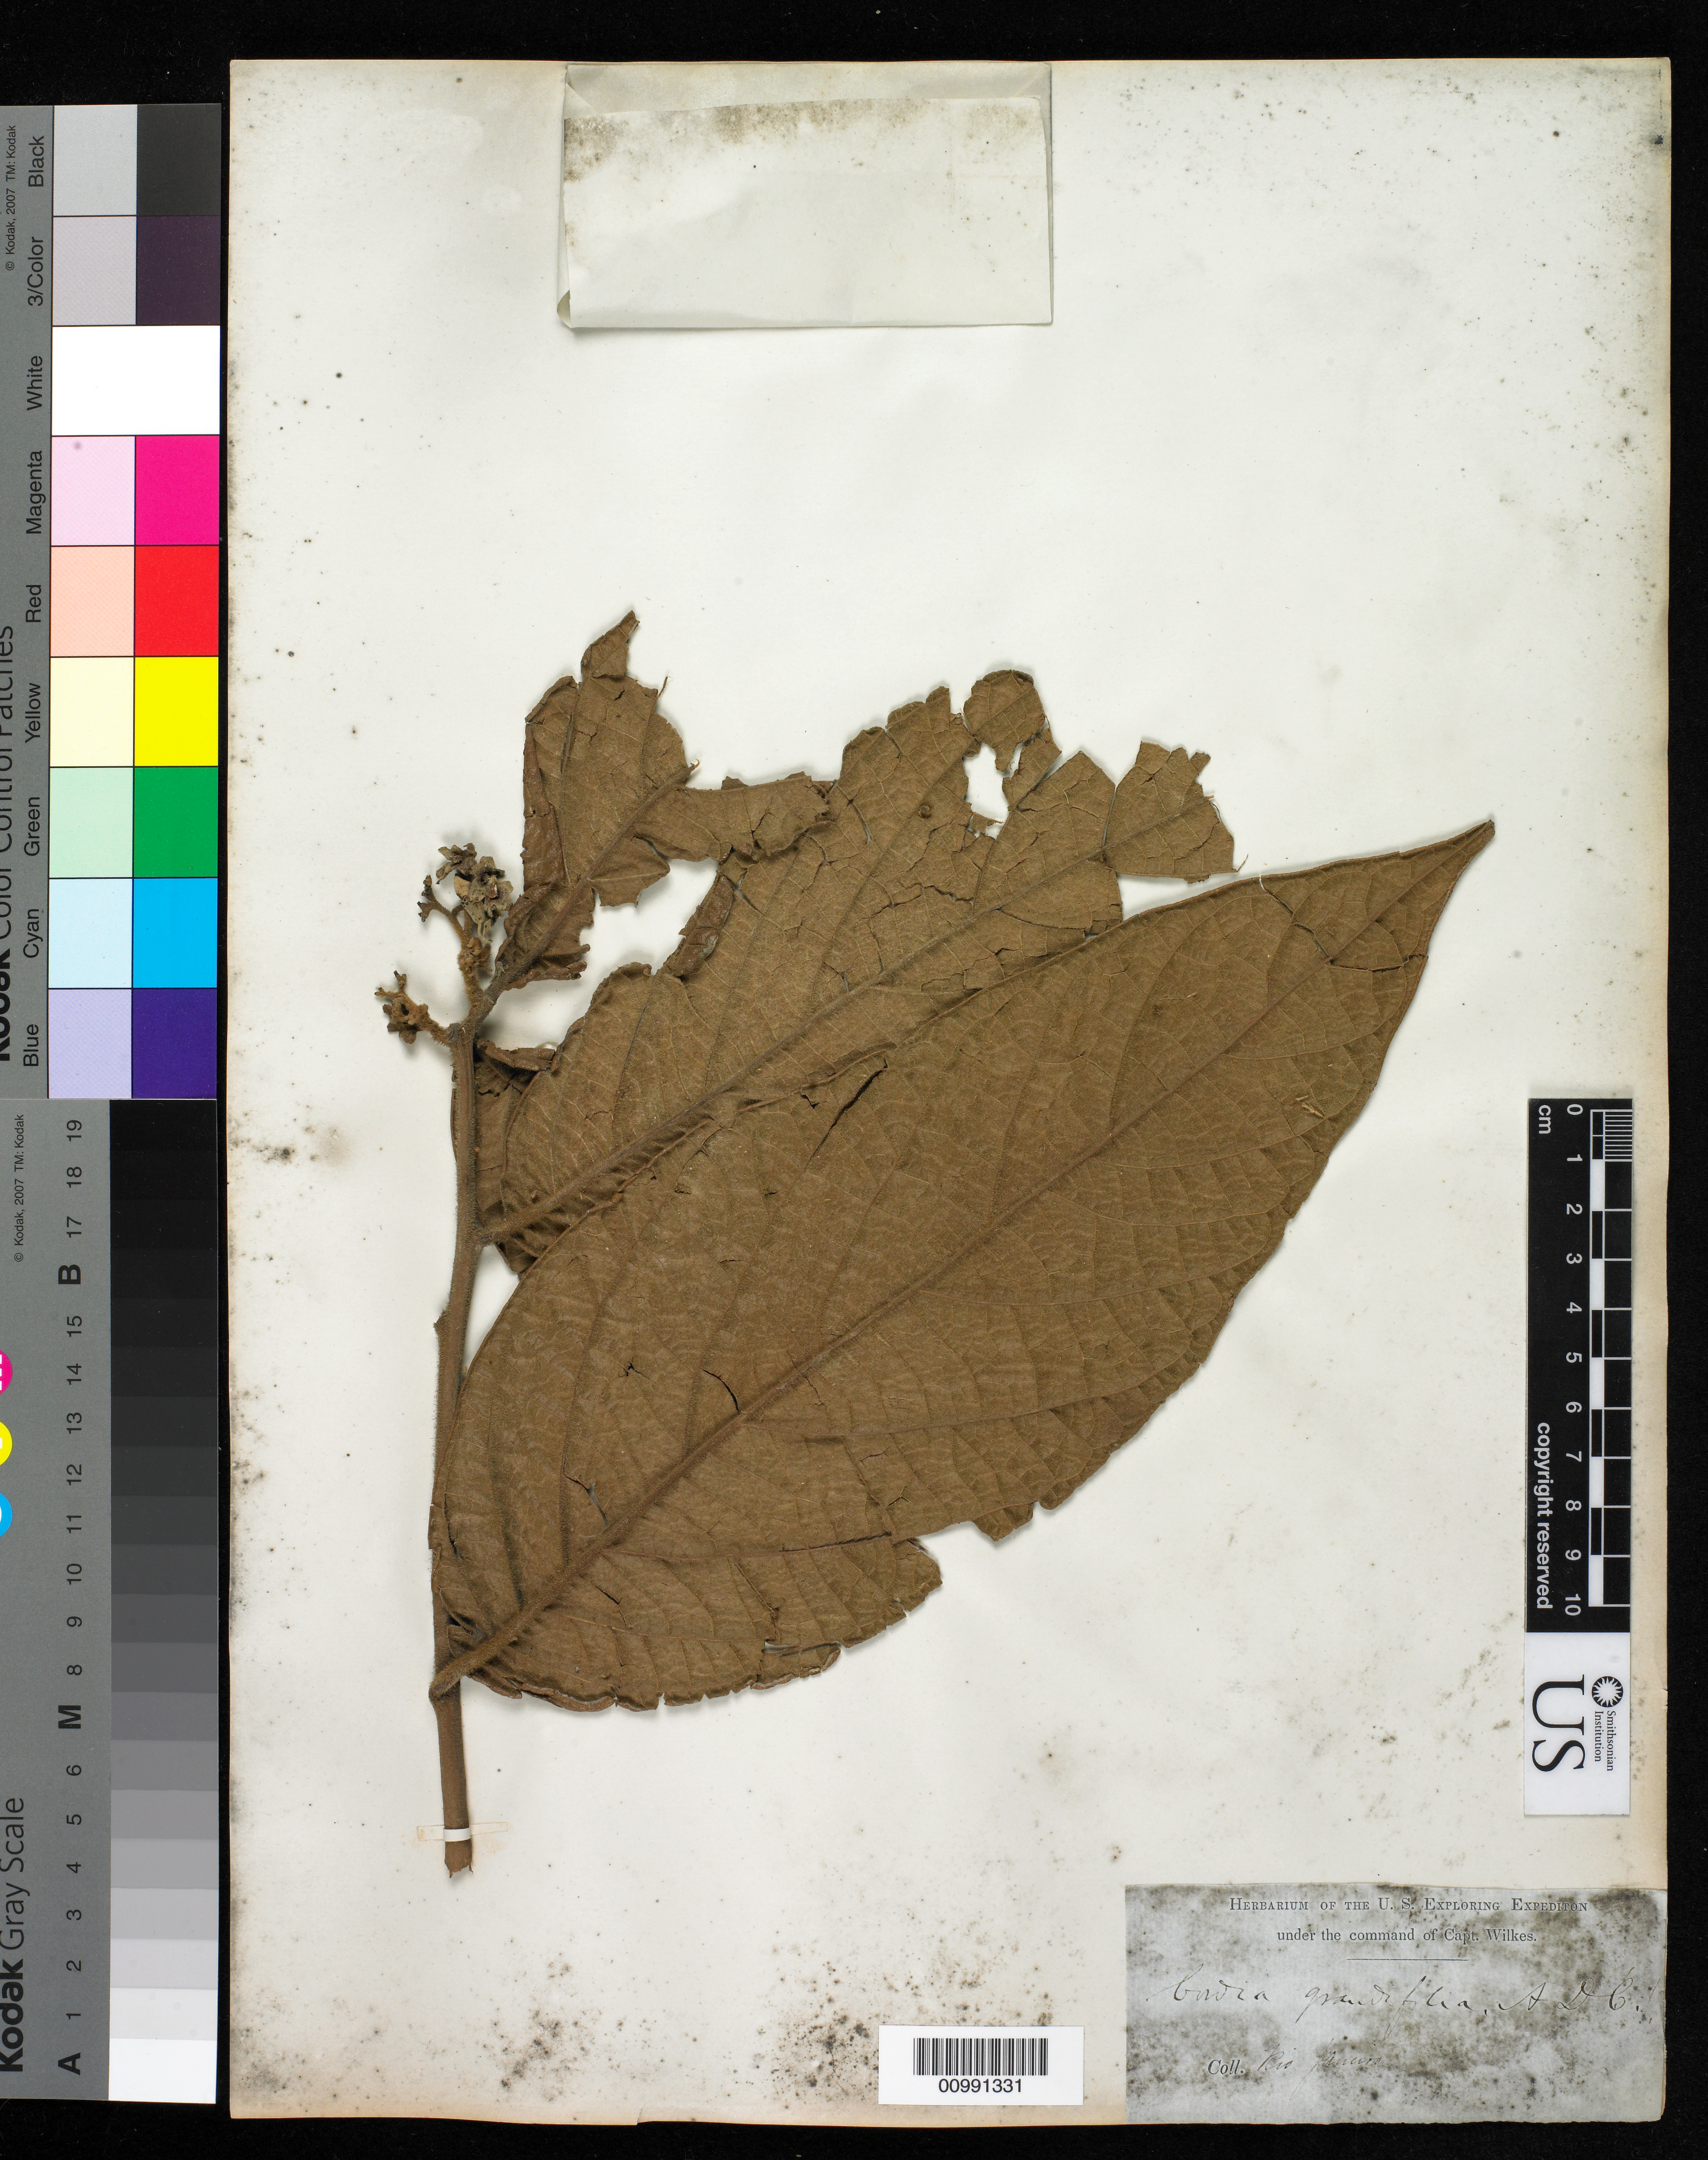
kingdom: Plantae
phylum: Tracheophyta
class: Magnoliopsida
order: Boraginales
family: Cordiaceae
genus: Cordia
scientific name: Cordia trichoclada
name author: A. DC.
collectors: Wilkes Explor. Exped.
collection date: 1838/1842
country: Brazil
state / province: Rio de Janeiro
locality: Rio Janeiro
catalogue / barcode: US 98609